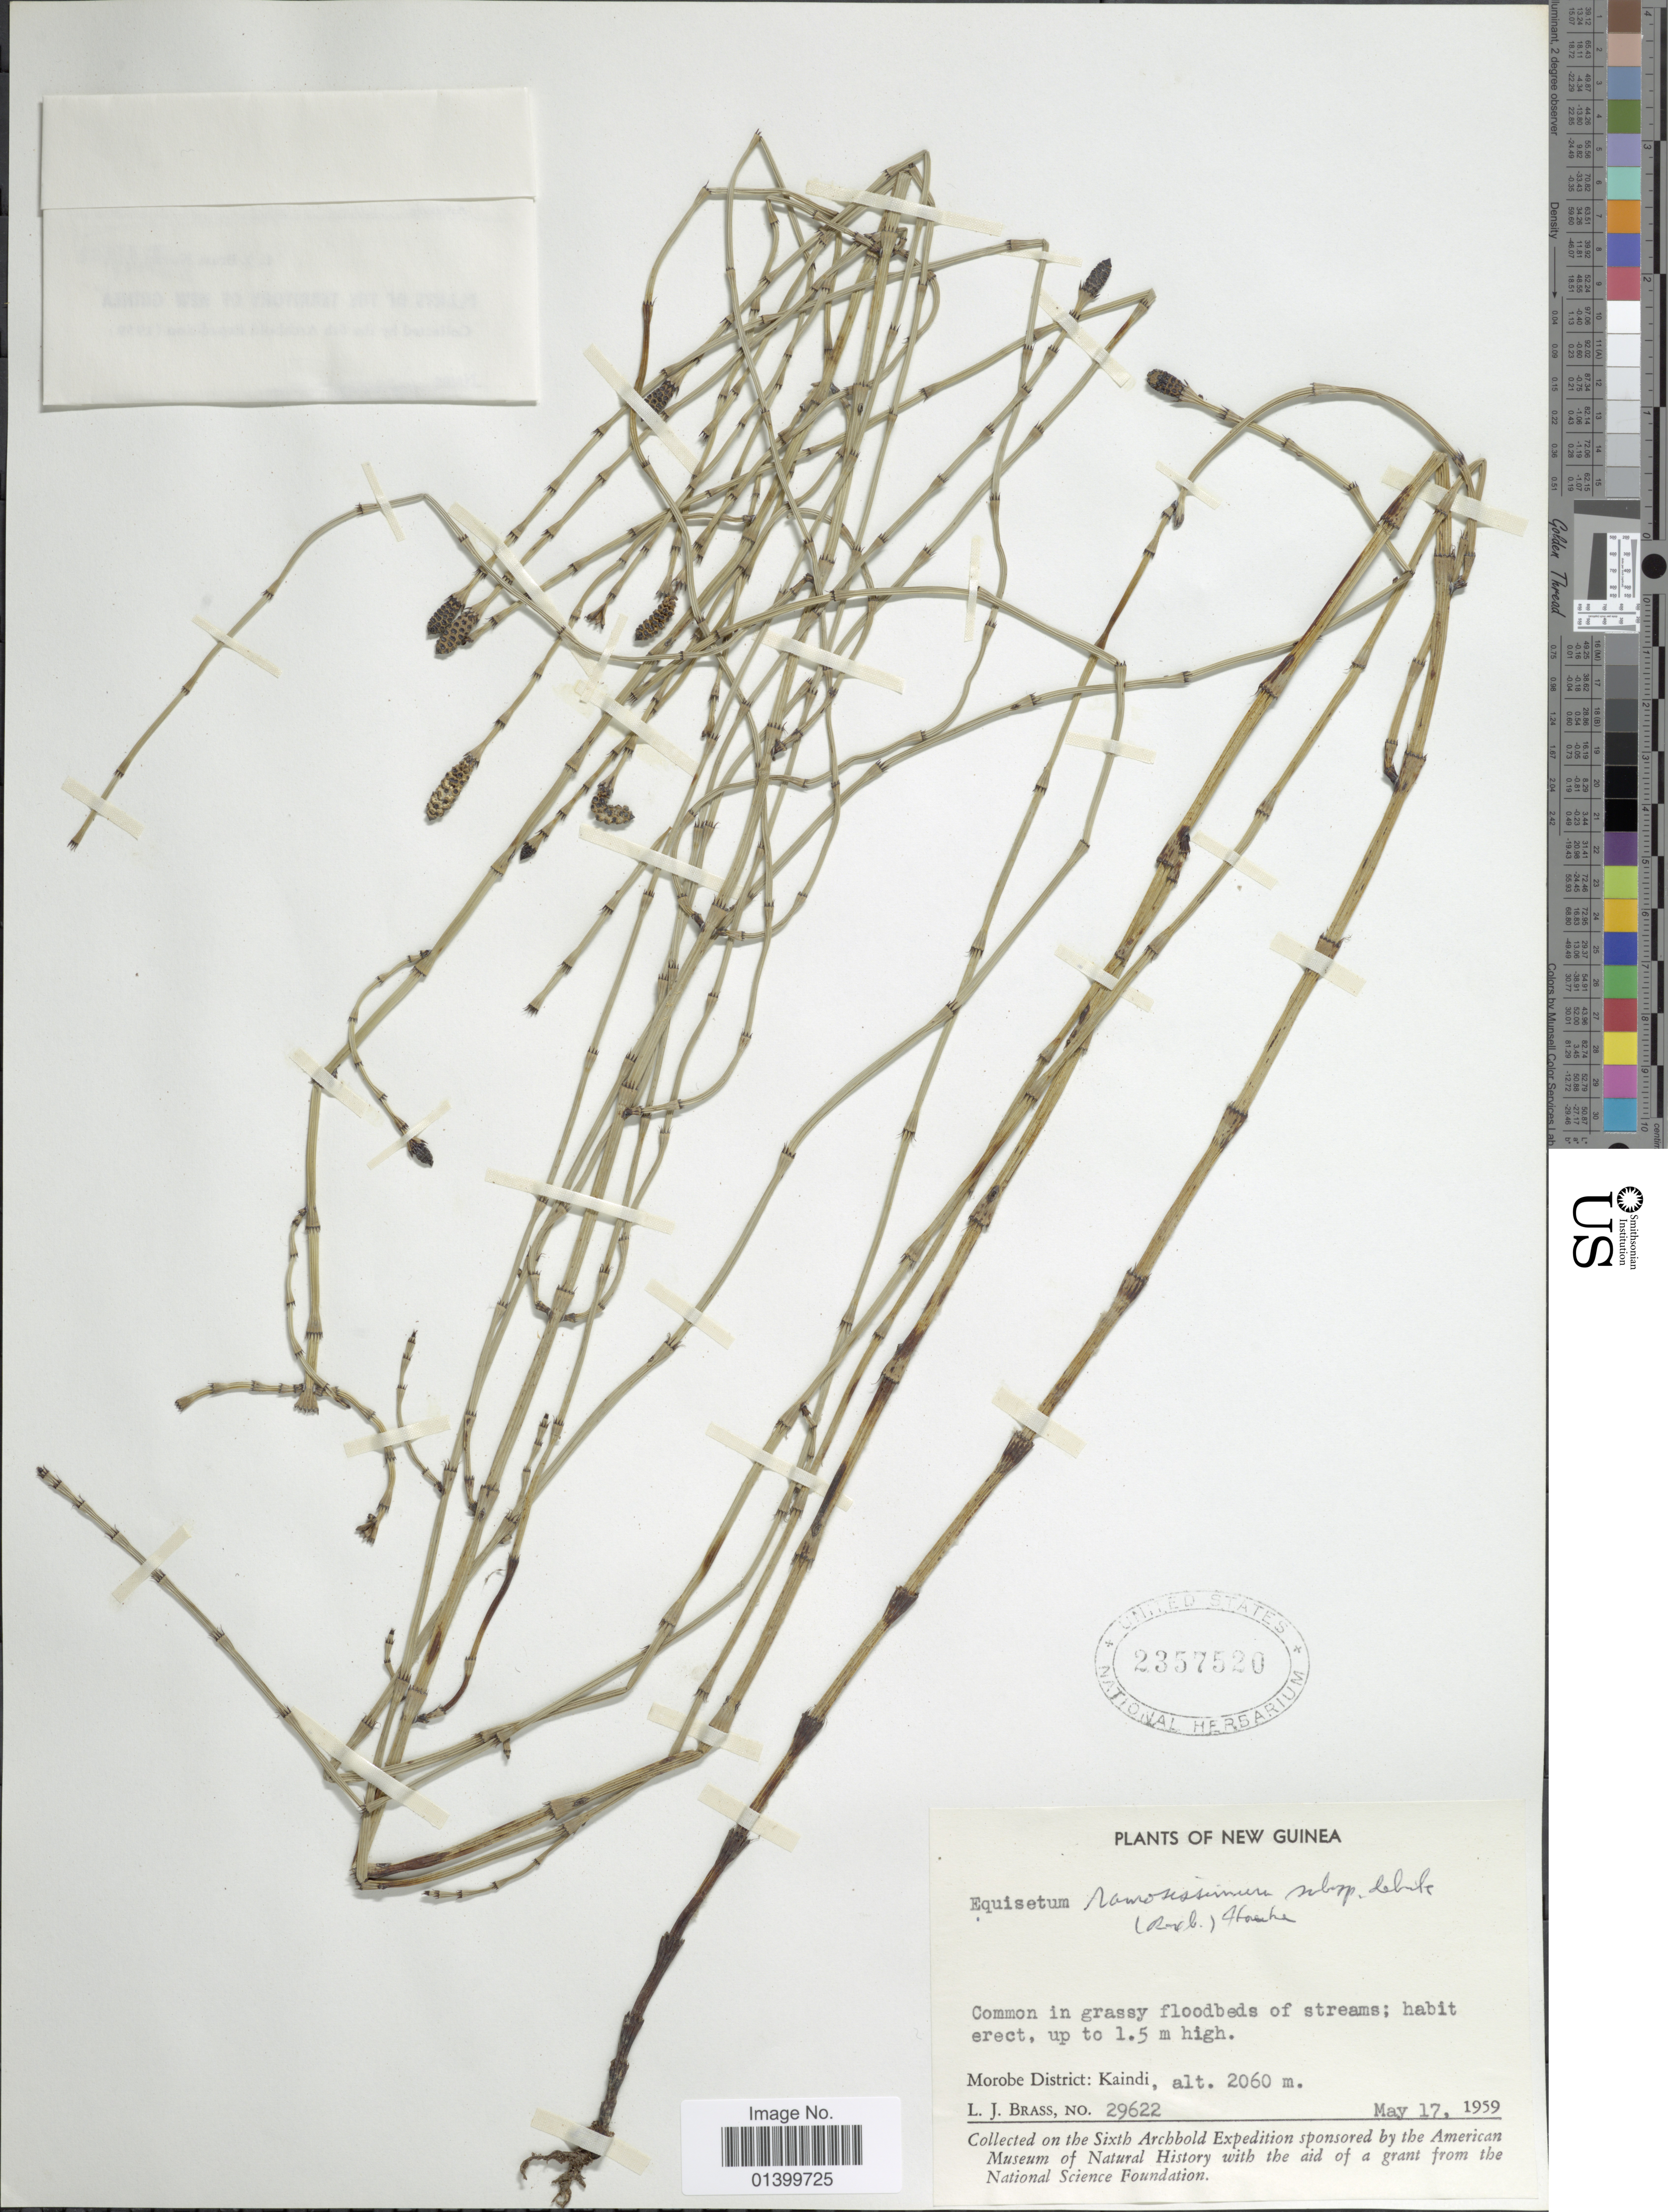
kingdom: Plantae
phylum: Tracheophyta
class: Polypodiopsida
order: Equisetales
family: Equisetaceae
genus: Equisetum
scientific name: Equisetum ramosissimum subsp. debile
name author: (Roxb. ex Vaucher) Hauke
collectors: L. J. Brass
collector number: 29622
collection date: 1959-05-17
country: Papua New Guinea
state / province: Morobe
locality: Plants of New Guinea. Morobe District: Kaindi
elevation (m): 2060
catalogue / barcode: US 2357520